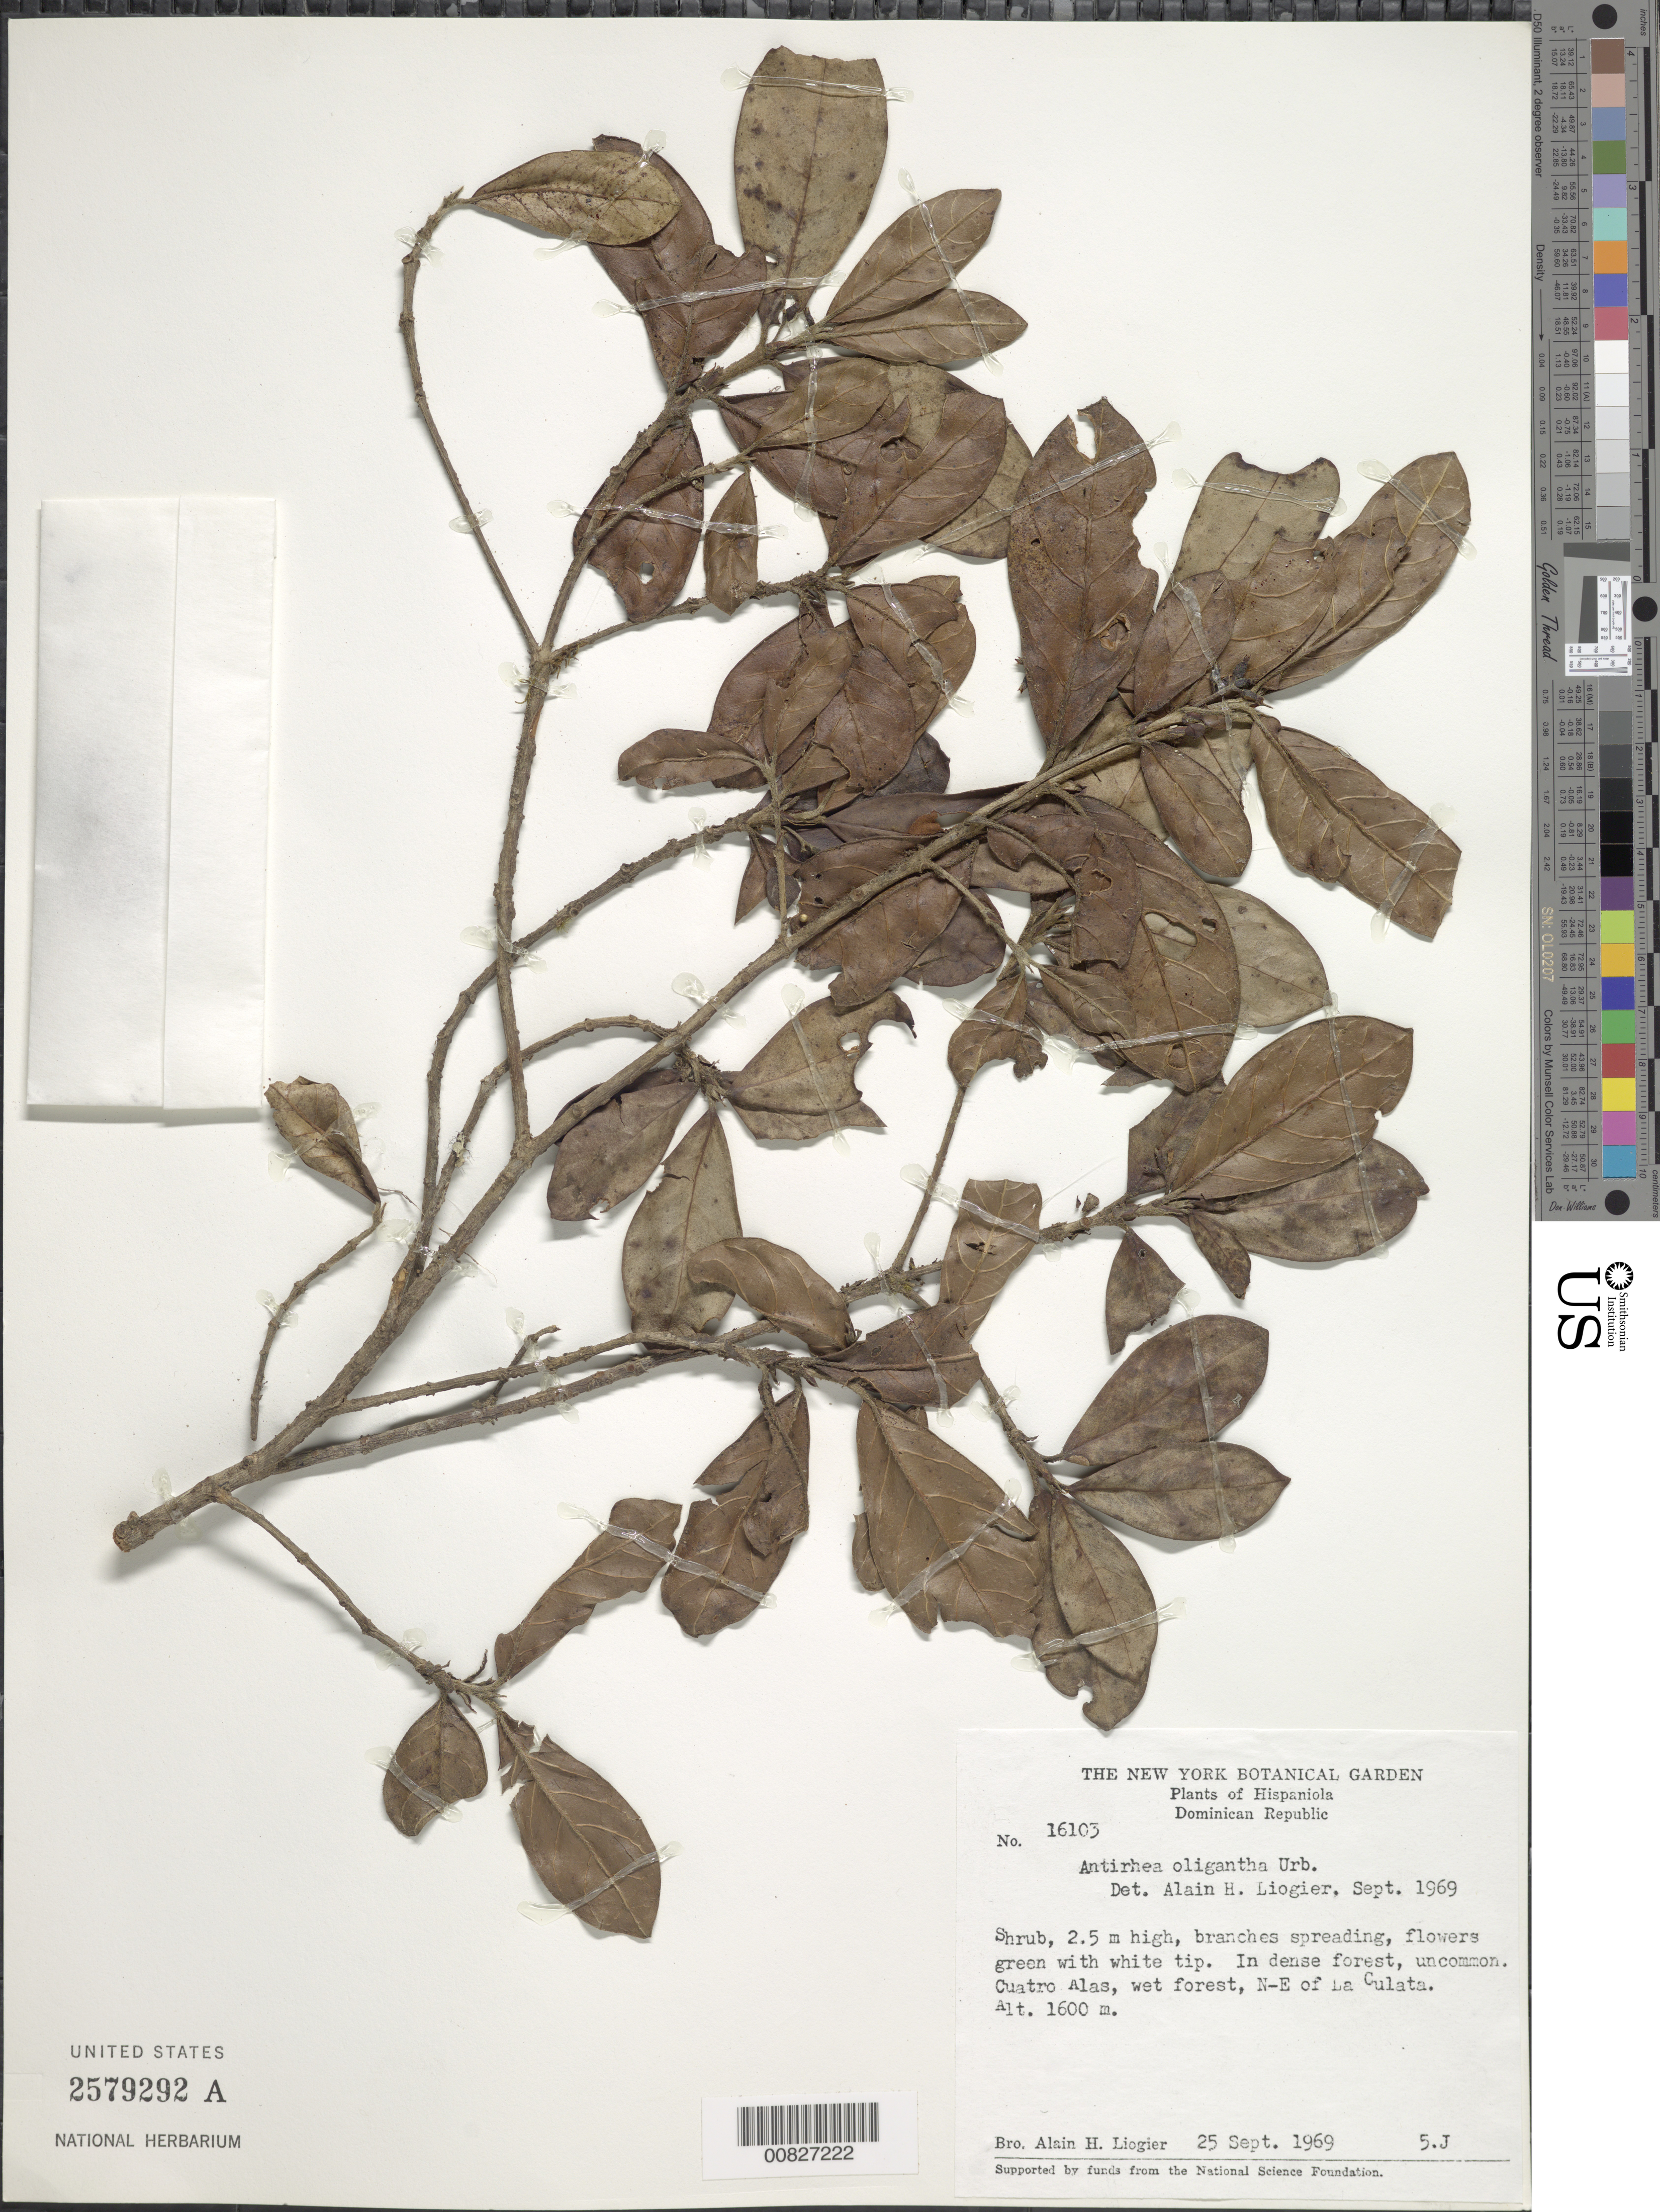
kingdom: Plantae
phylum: Tracheophyta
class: Magnoliopsida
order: Gentianales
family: Rubiaceae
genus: Stenostomum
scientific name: Stenostomum oliganthum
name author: (Urb.) Borhidi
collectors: A. H. Liogier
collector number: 16103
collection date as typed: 25 Sep 1969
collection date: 1969-09-25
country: Dominican Republic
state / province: La Vega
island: Hispaniola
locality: Cuatro Alas, NE of La Culata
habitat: In dense wet forest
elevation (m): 1600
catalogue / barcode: US 2579292